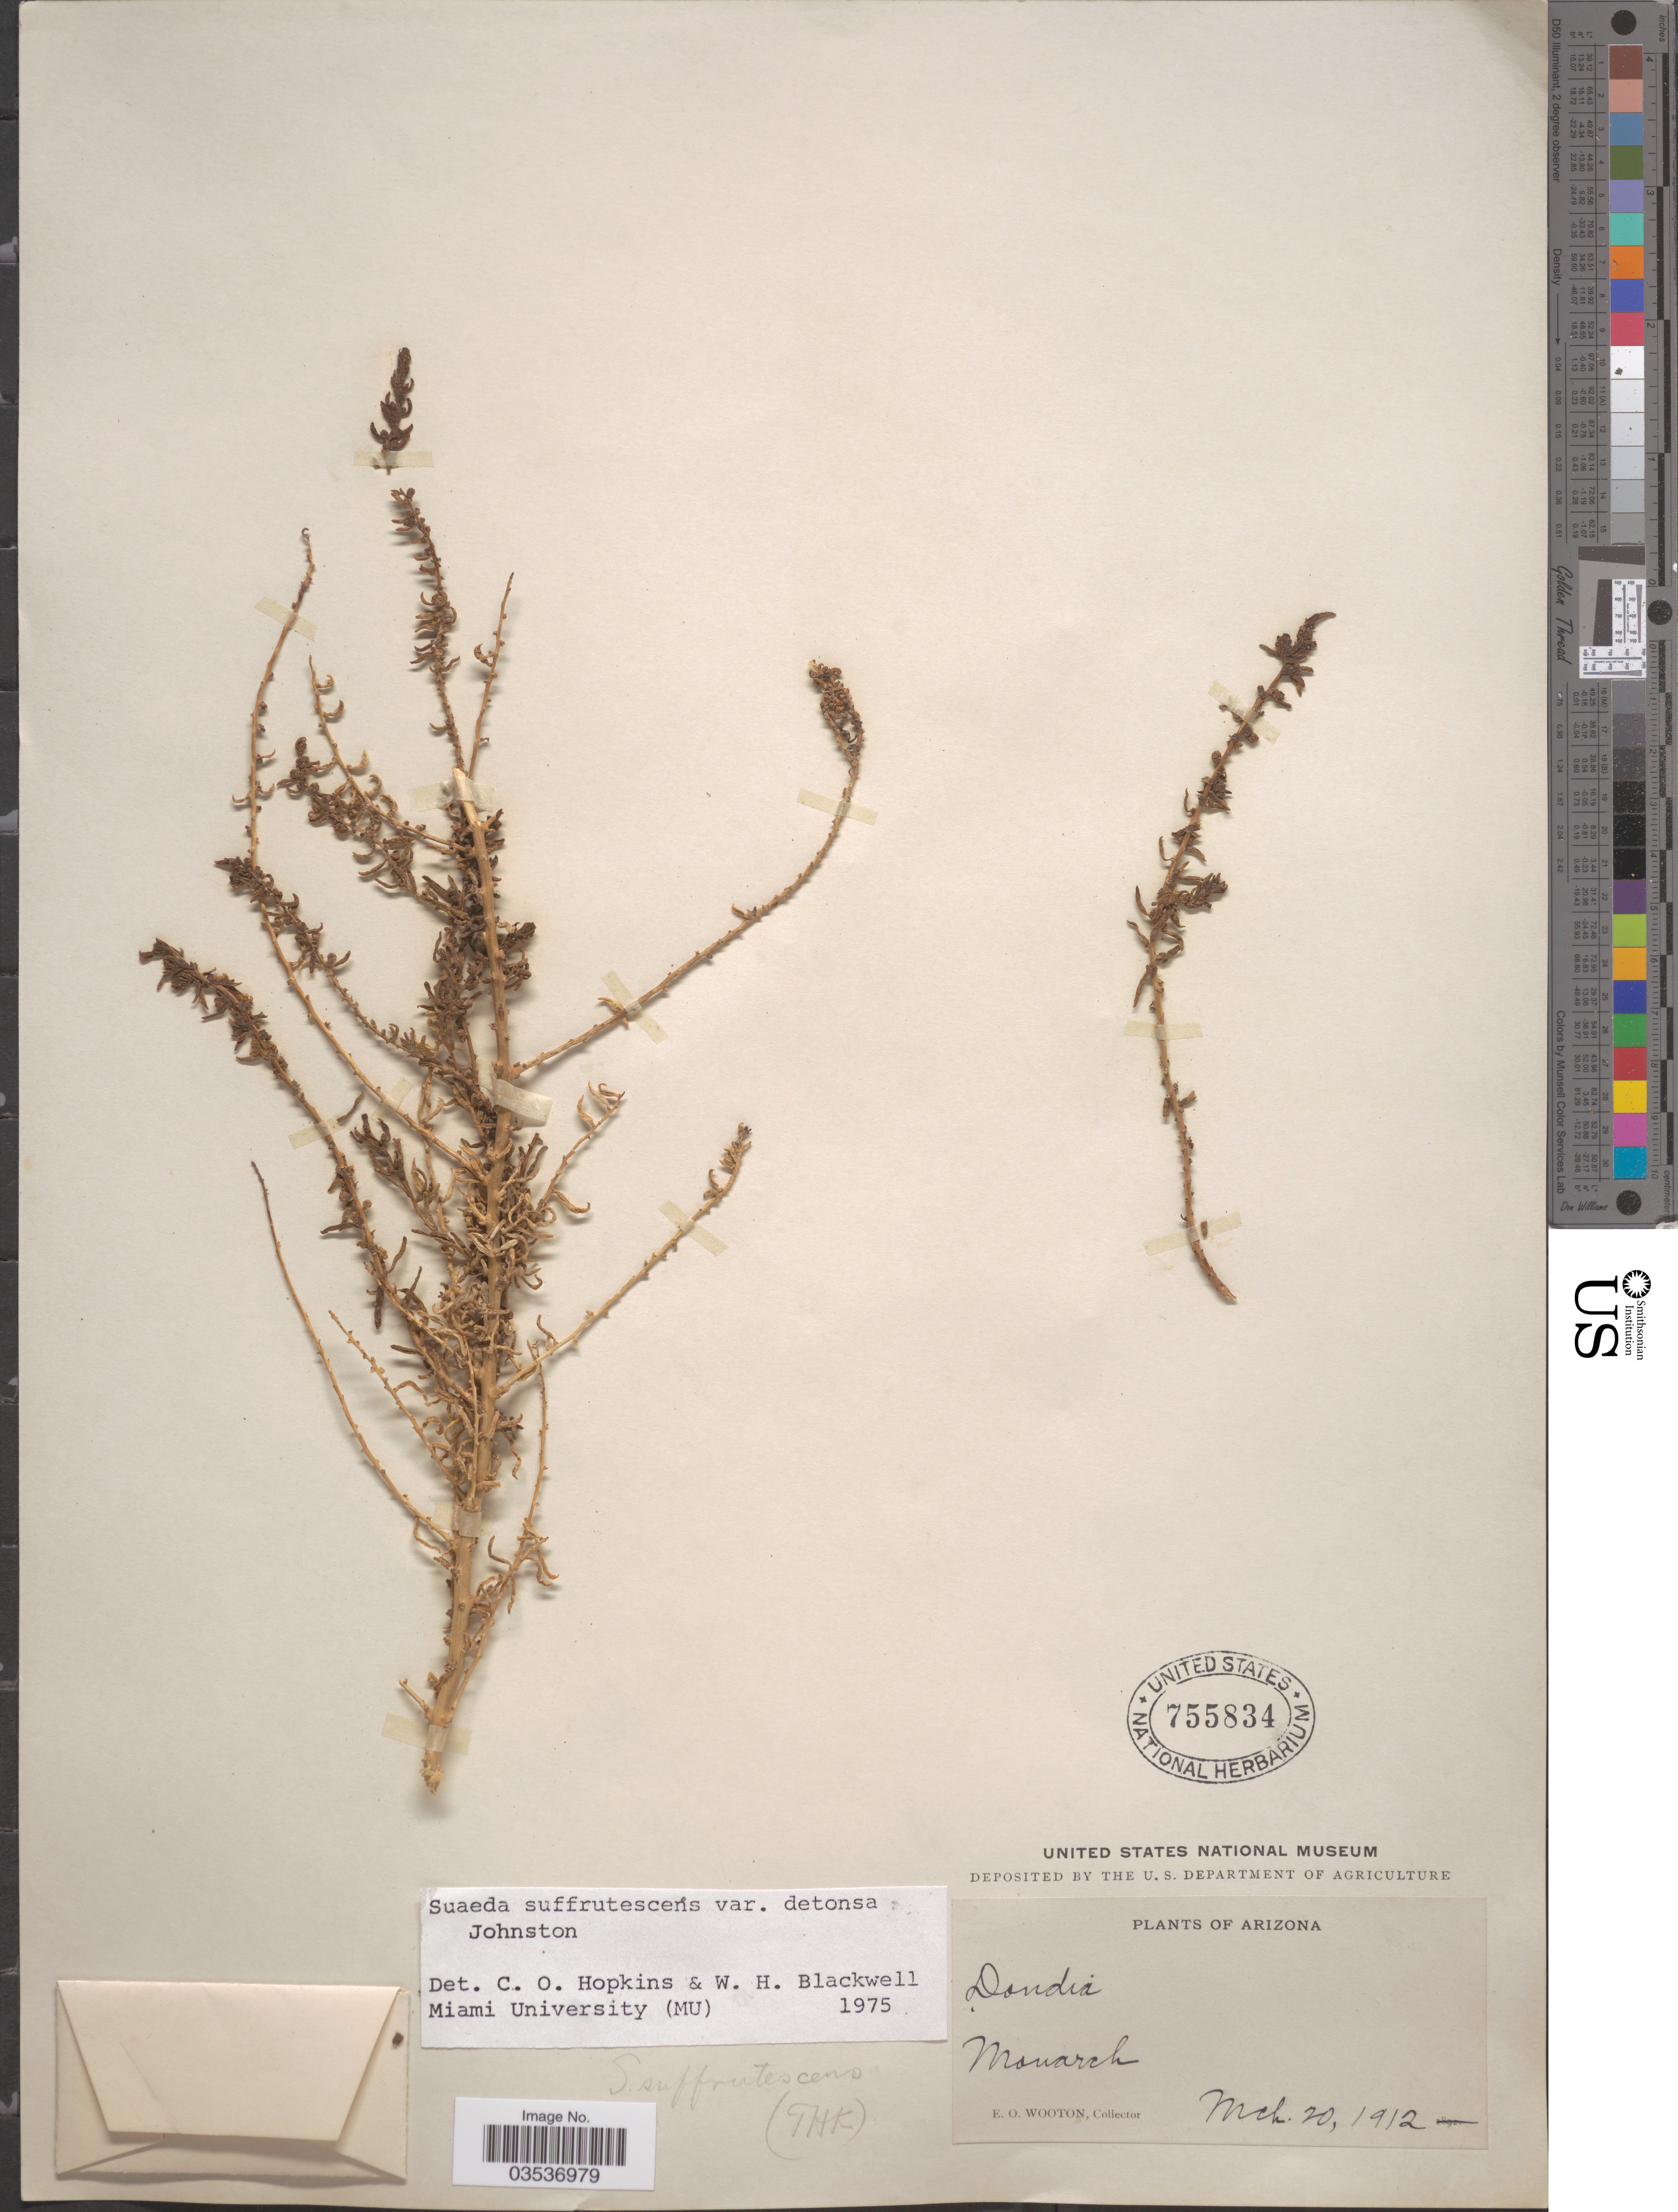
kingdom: Plantae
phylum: Tracheophyta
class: Magnoliopsida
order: Caryophyllales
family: Amaranthaceae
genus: Suaeda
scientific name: Suaeda suffrutescens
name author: S. Watson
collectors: E. O. Wooton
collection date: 1912-03-20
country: United States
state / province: Arizona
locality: Monarch.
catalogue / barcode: US 755834